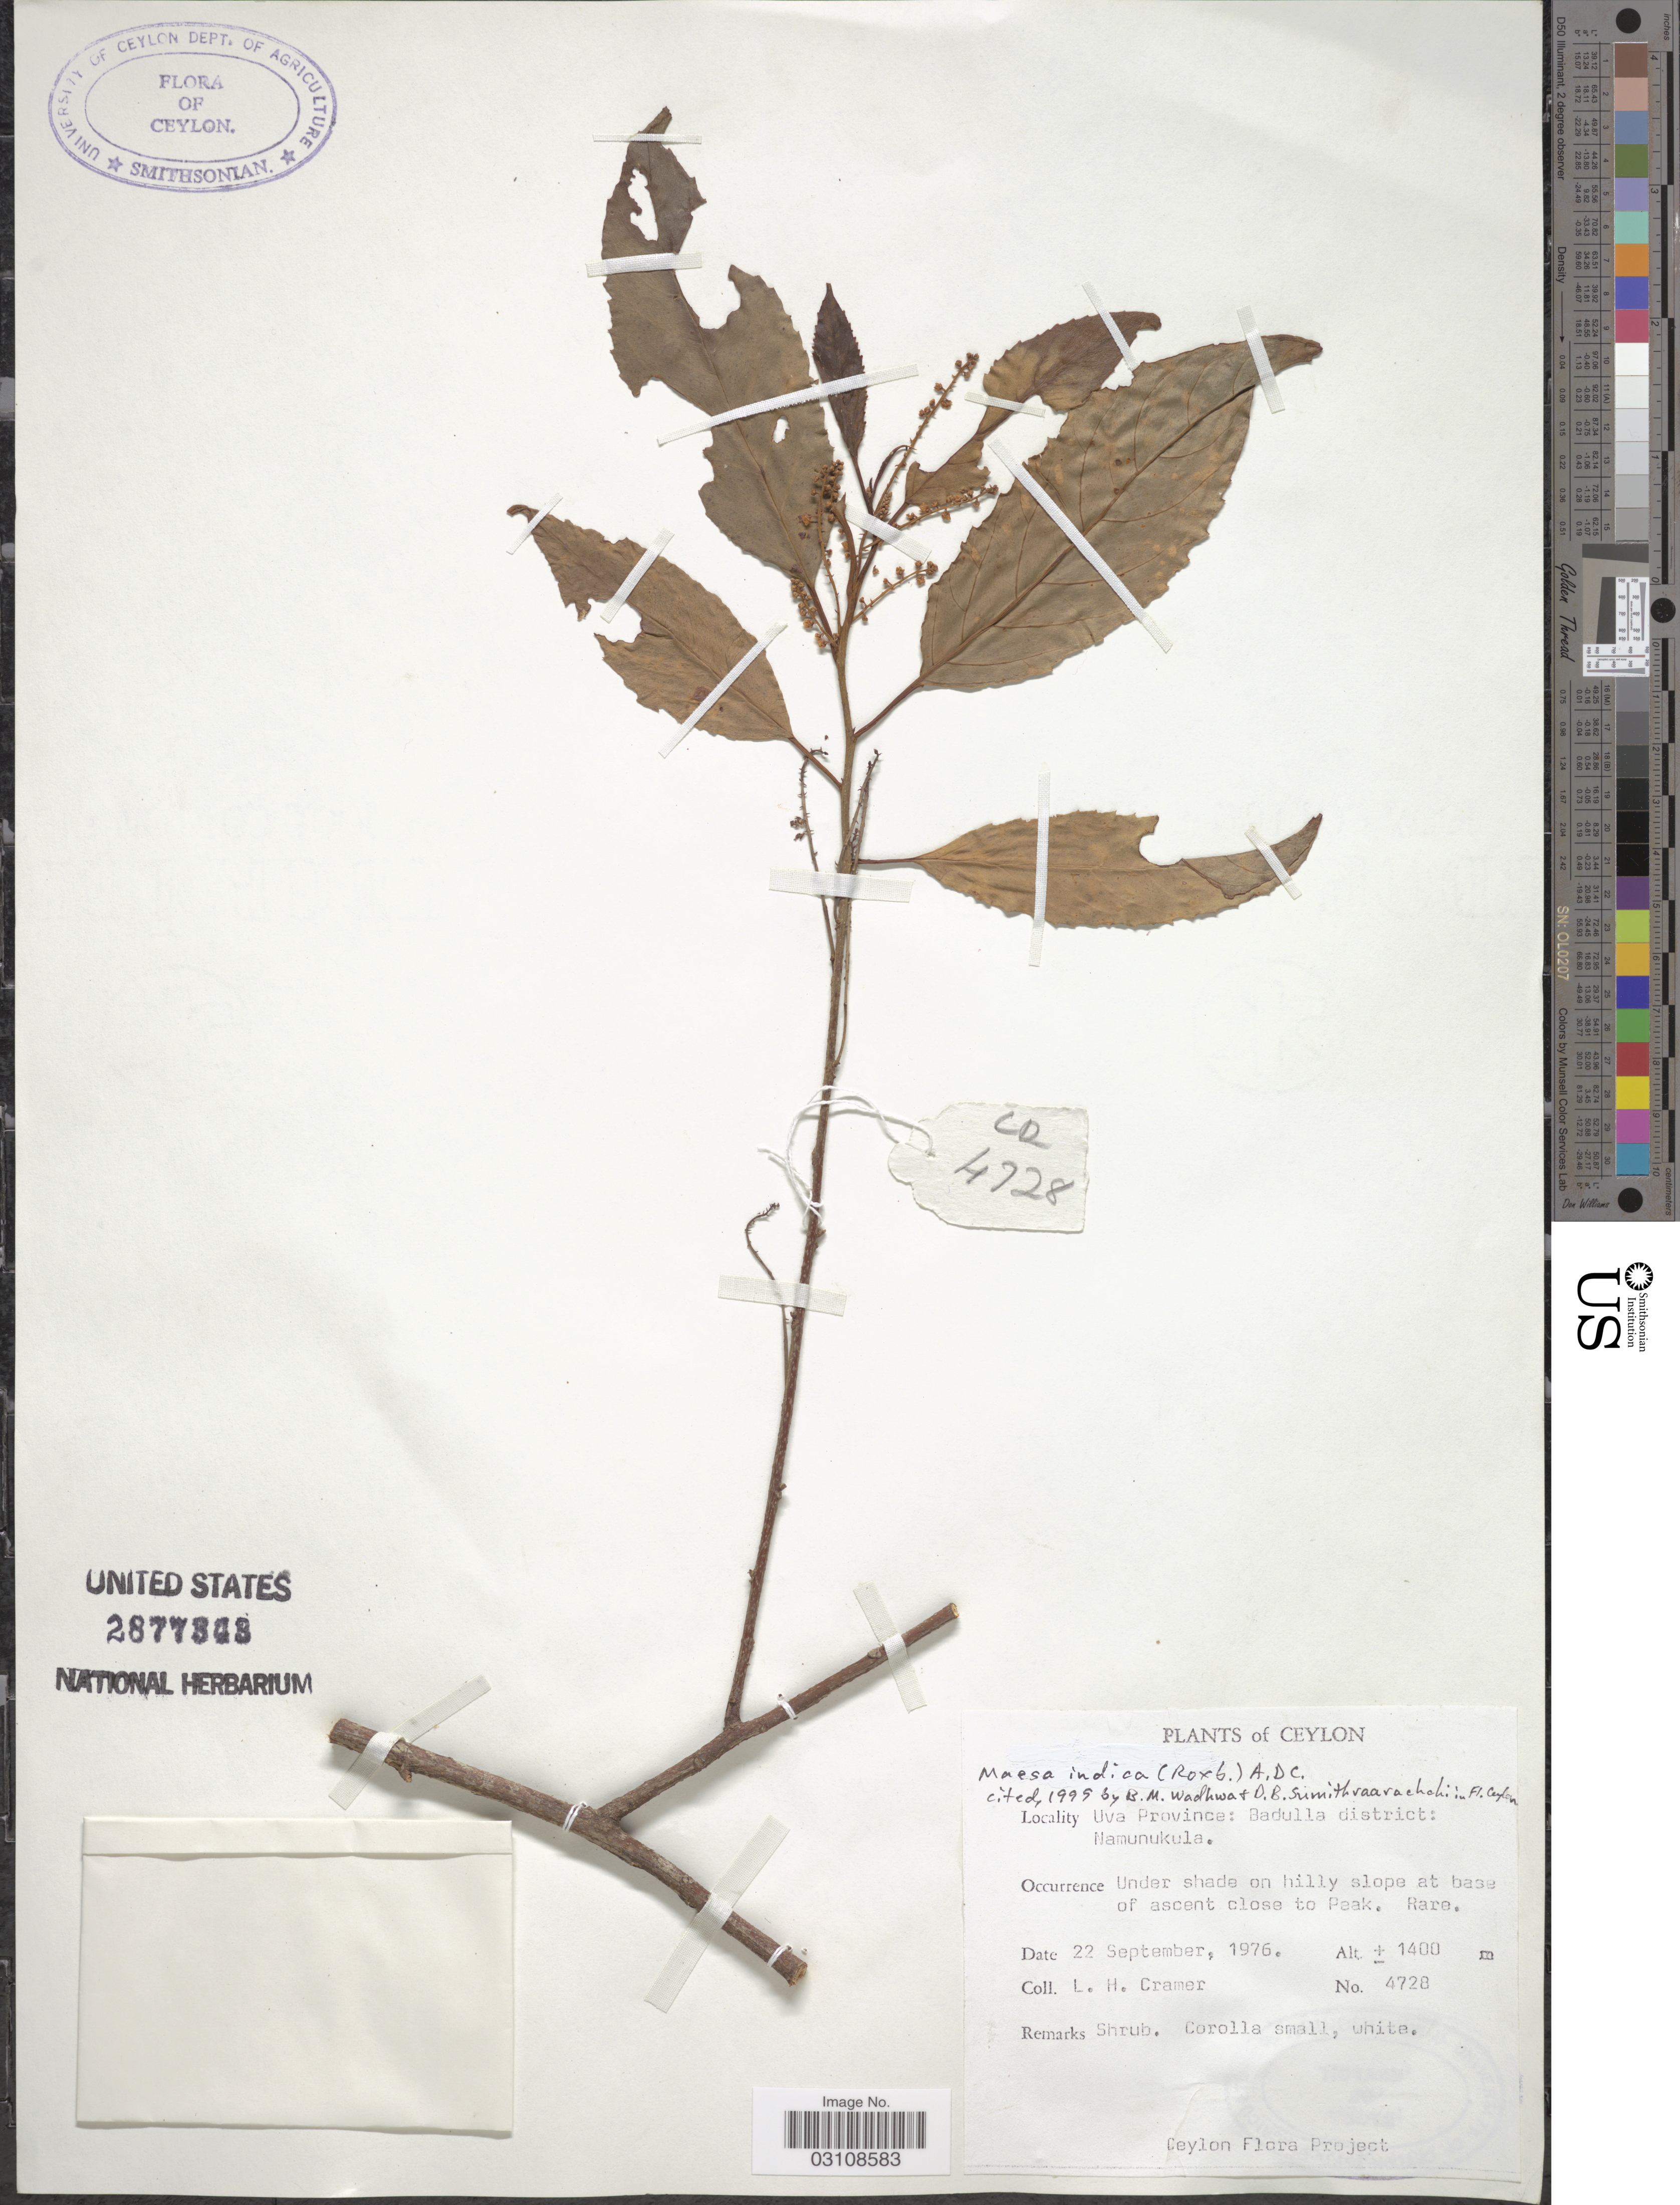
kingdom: Plantae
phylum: Tracheophyta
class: Magnoliopsida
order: Ericales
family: Primulaceae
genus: Maesa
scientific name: Maesa indica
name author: (Roxb.) A. DC.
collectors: L. H. Cramer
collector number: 4728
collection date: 1976-09-22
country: Sri Lanka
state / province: Uva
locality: Ceylon. Badulla district: Namunukula.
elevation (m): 1400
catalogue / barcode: US 2877343